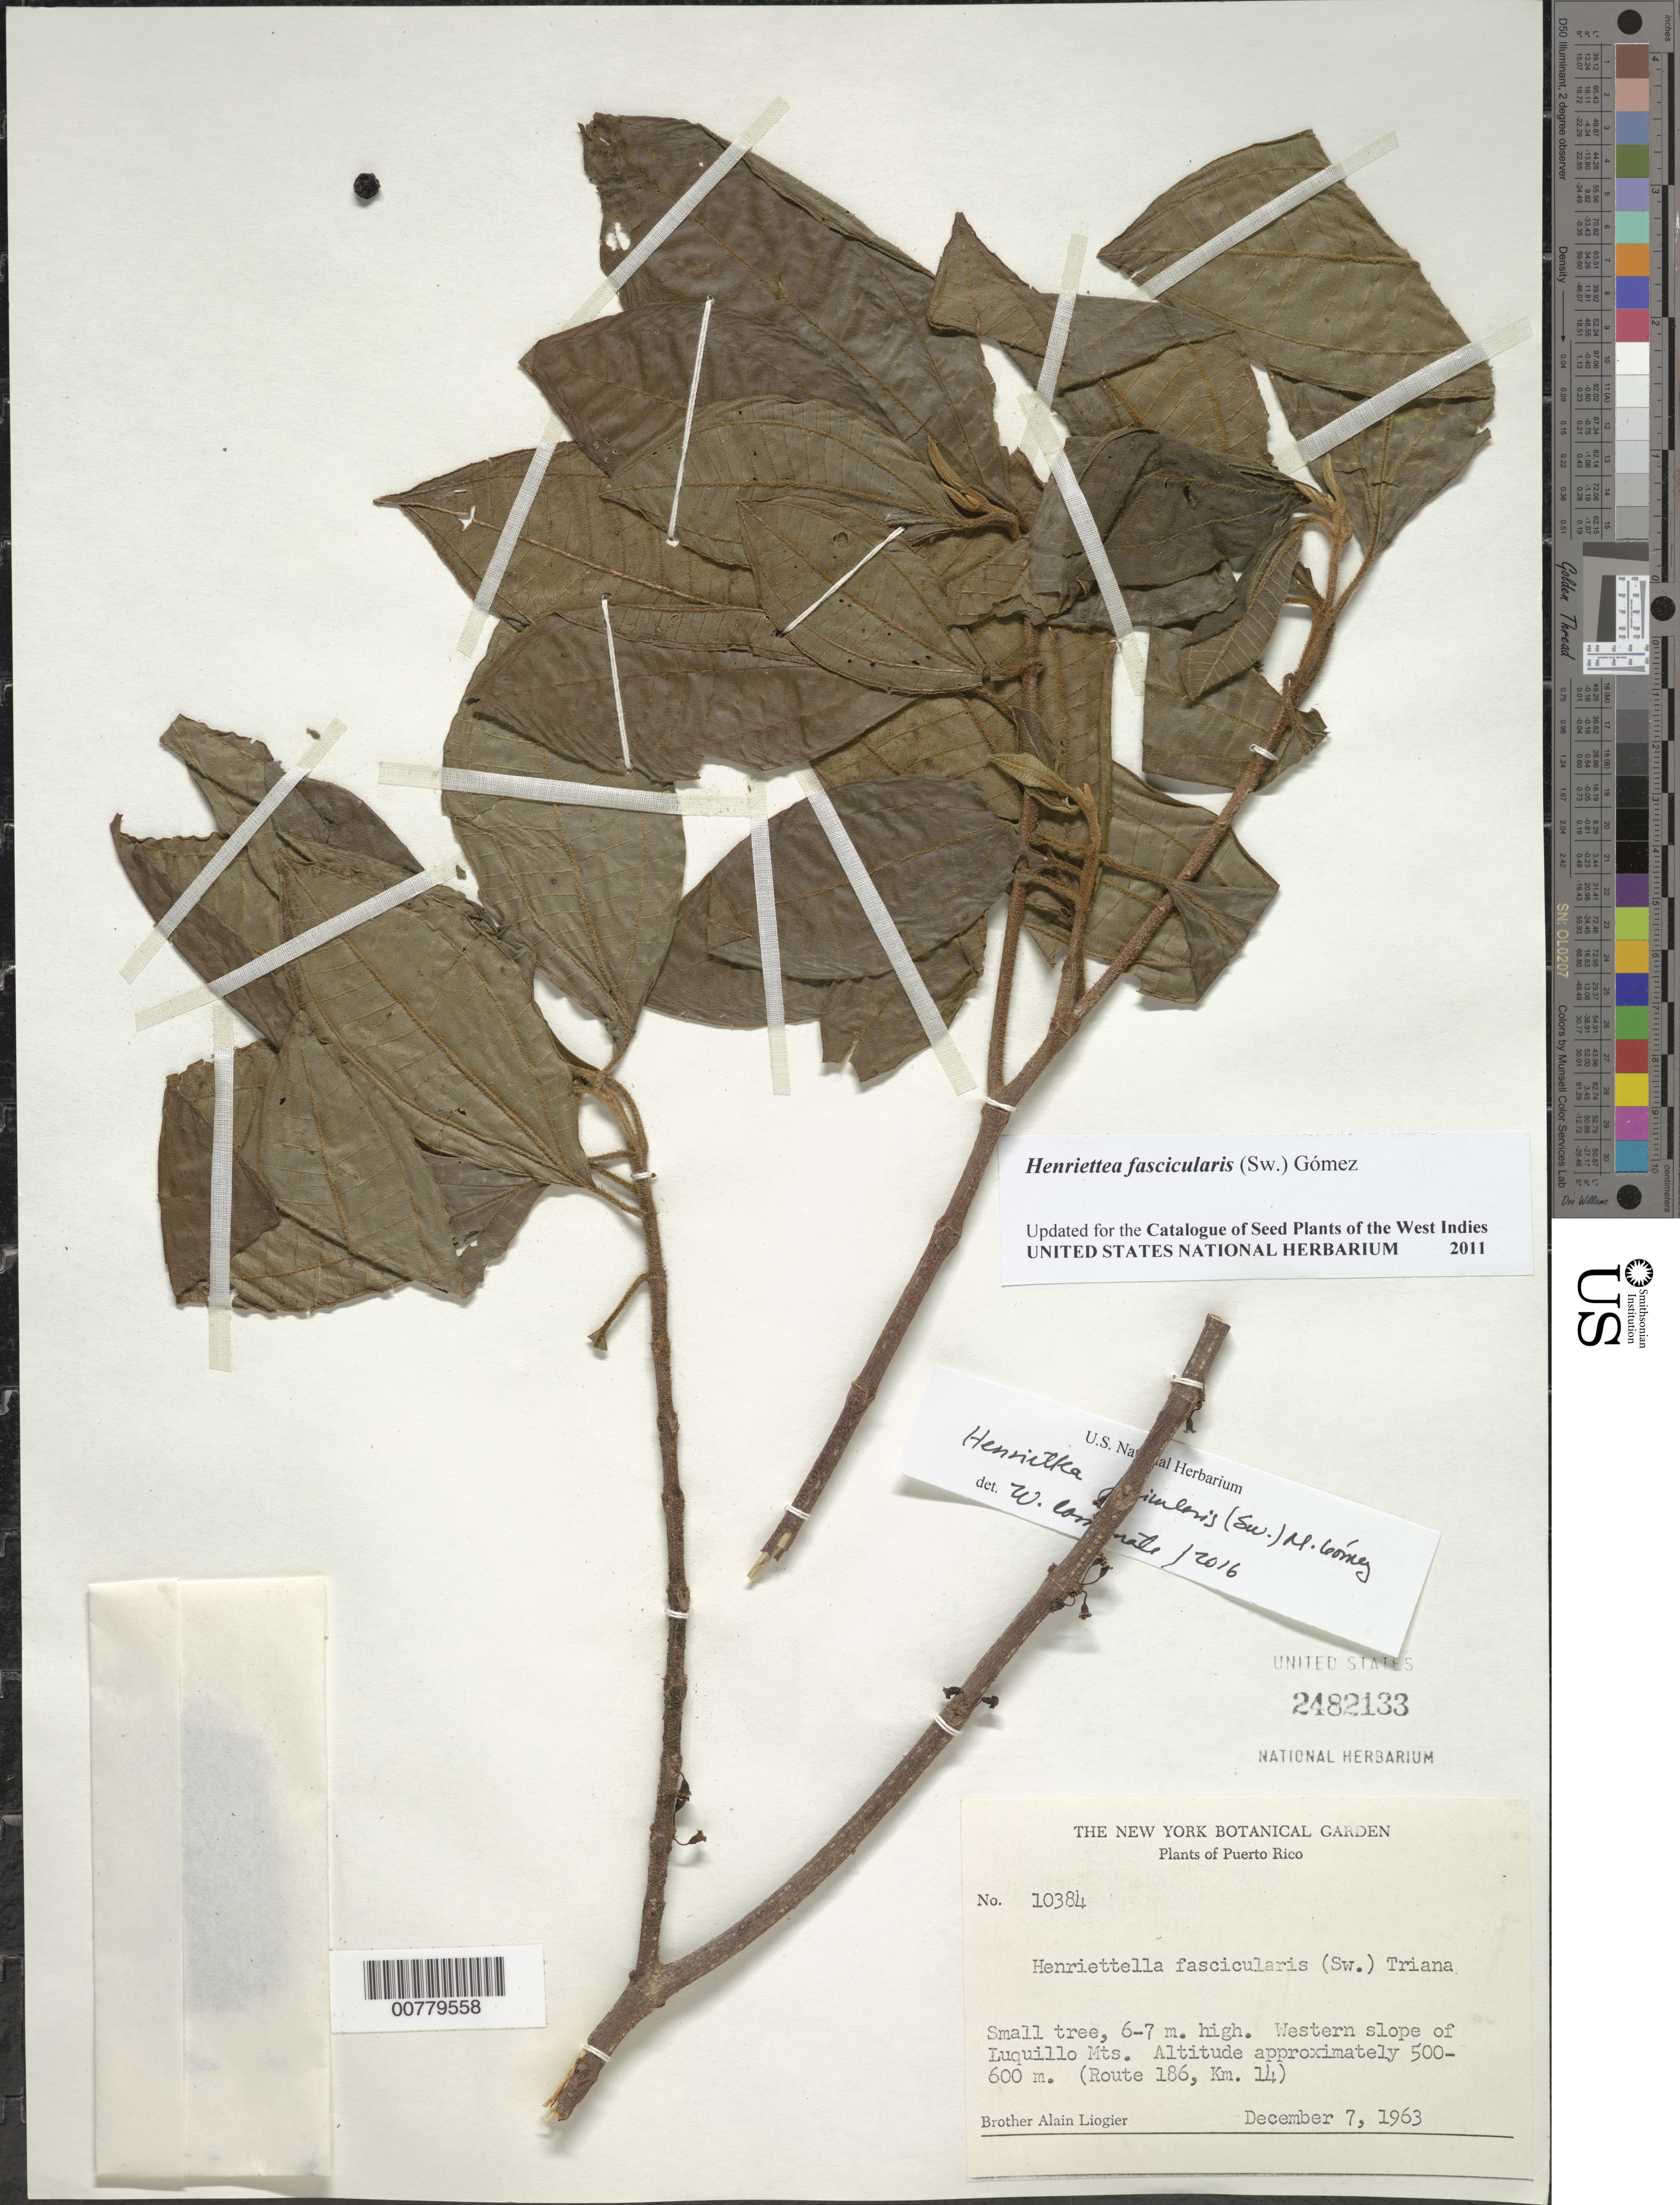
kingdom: Plantae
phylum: Tracheophyta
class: Magnoliopsida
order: Myrtales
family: Melastomataceae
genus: Henriettella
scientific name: Henriettella fascicularis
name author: (Sw.) C. Wright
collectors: A. H. Liogier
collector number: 10384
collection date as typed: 07 Dec 1963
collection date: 1963-12-07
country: Puerto Rico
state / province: Luquillo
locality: Western slope of Luquillo Mts, Route186, km 14.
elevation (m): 600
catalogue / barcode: US 2482133